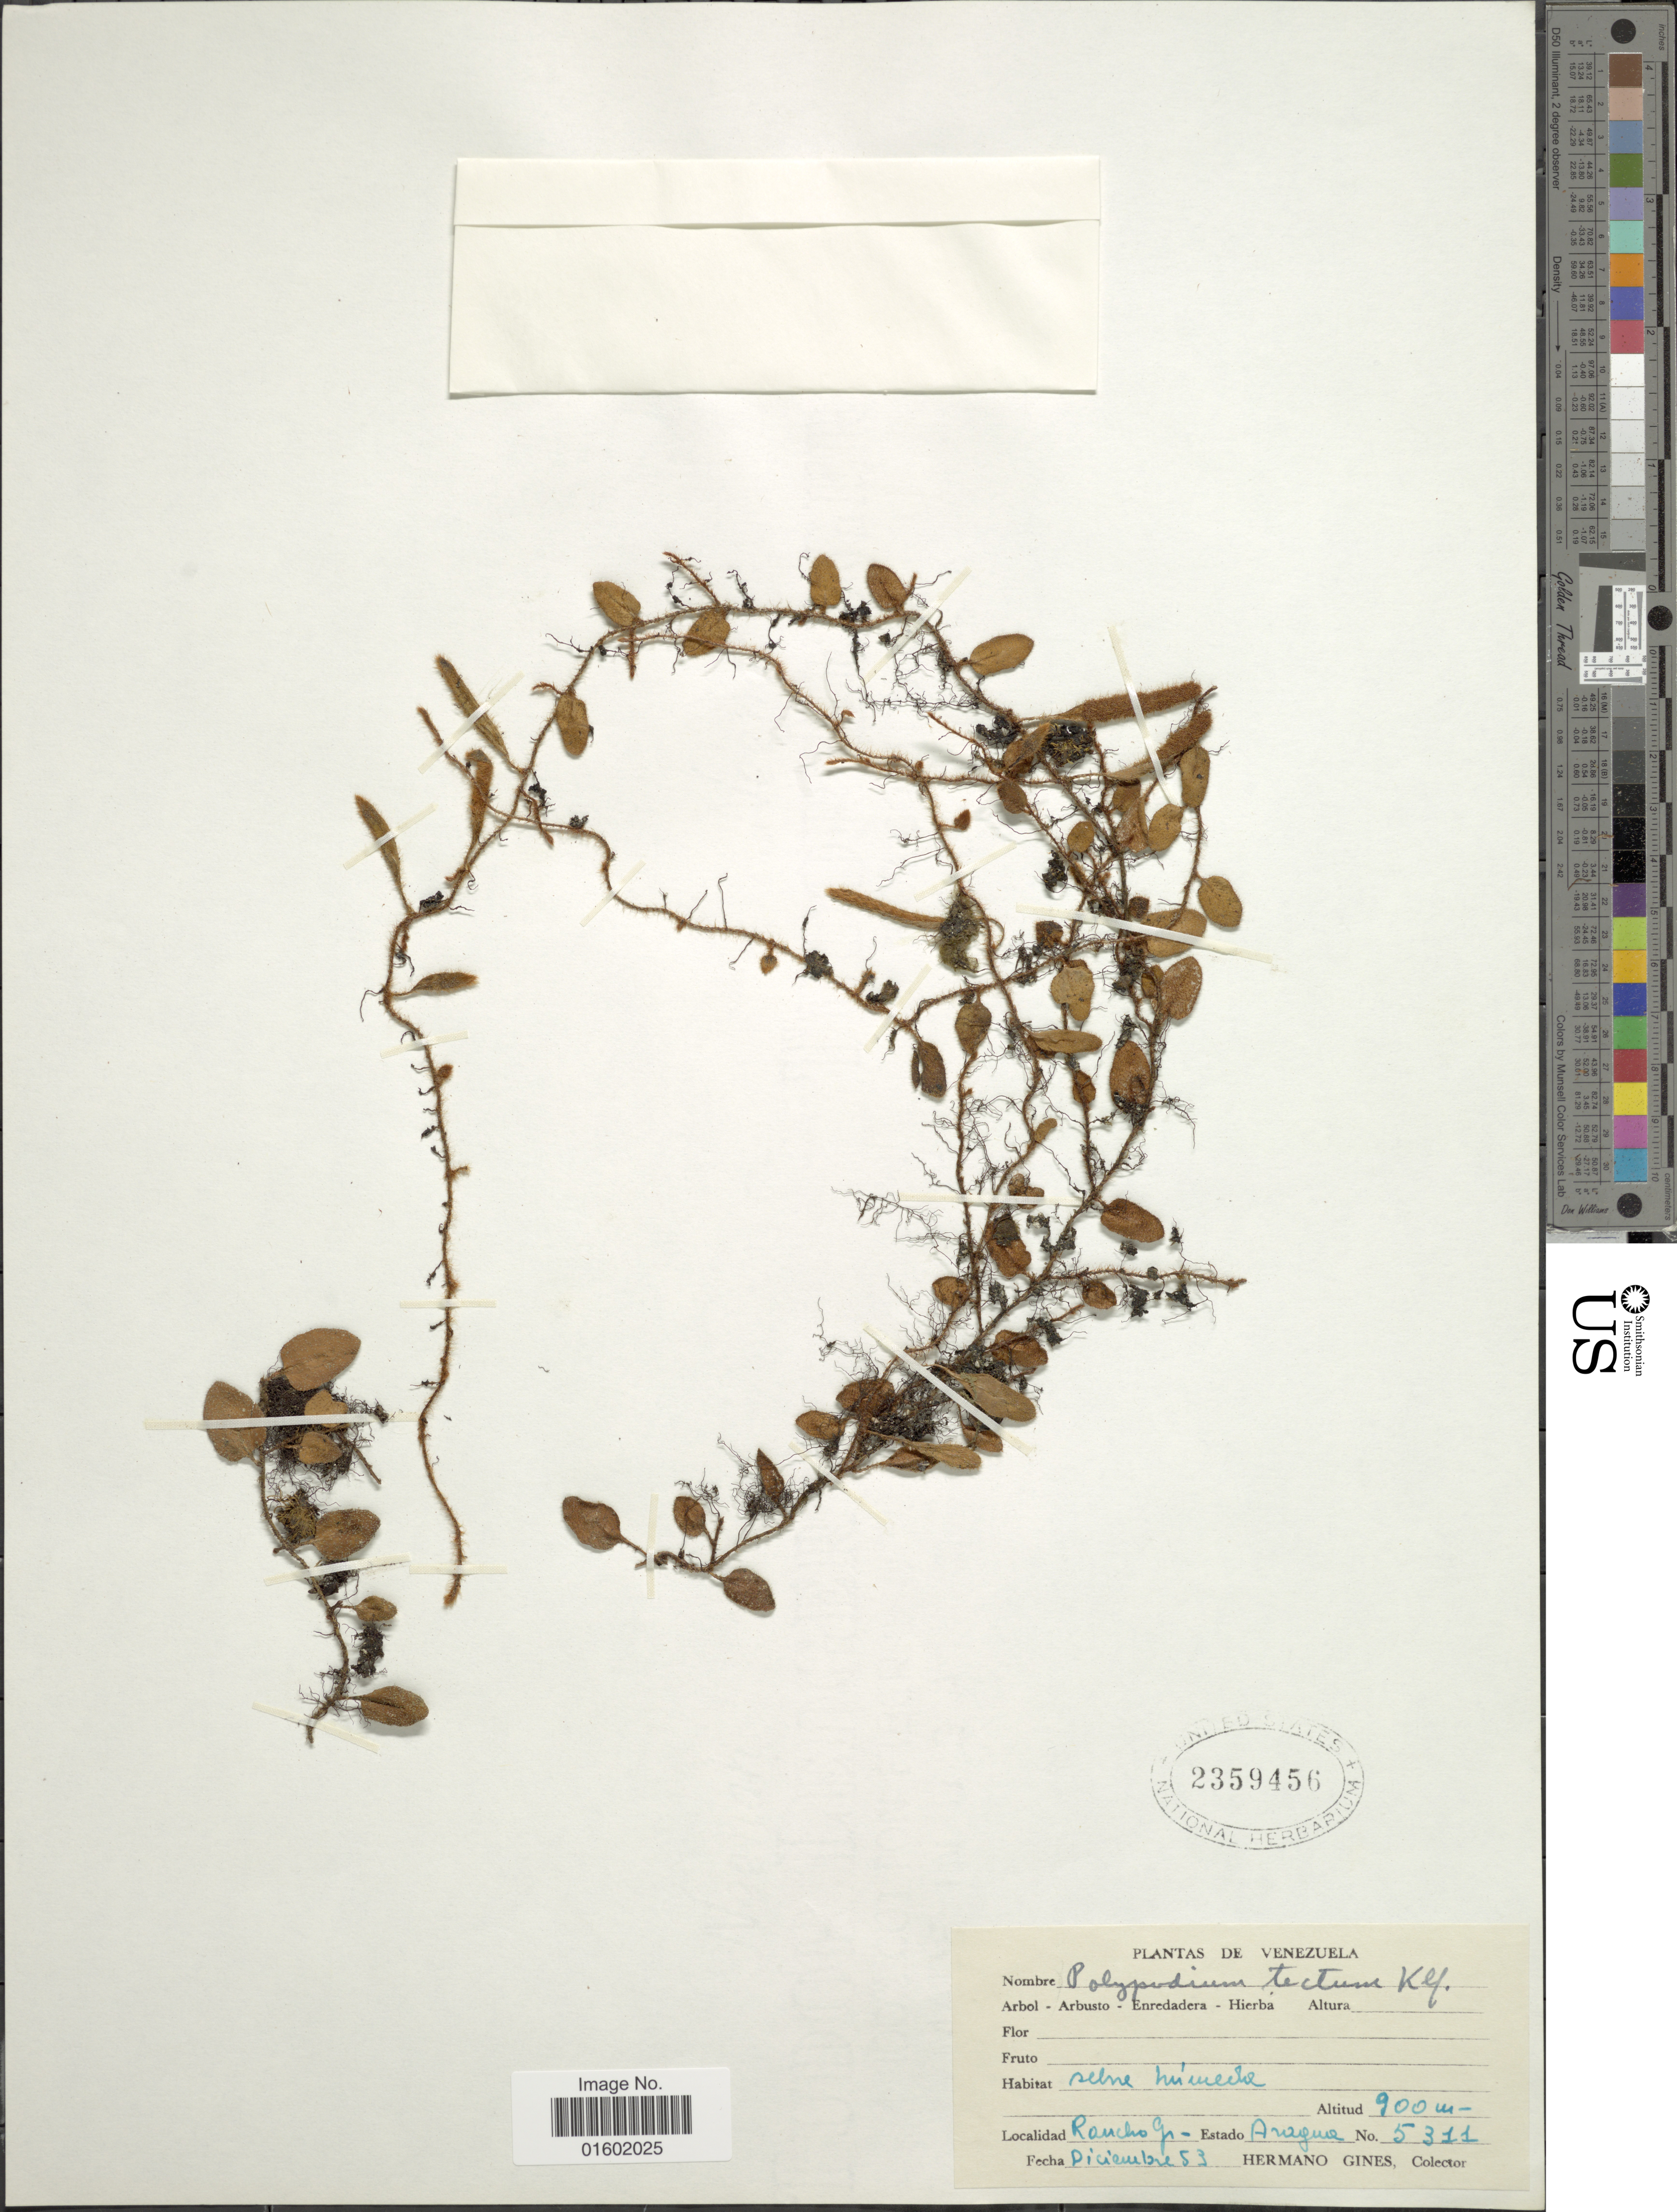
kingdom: Plantae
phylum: Tracheophyta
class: Polypodiopsida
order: Polypodiales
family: Polypodiaceae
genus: Microgramma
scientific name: Microgramma tecta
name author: (Kaulf.) Alston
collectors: Bro. Gines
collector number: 5311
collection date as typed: Transcribed d/m/y: /12/53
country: Venezuela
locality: Rancho Grande, Arugua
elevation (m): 900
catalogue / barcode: US 2359456